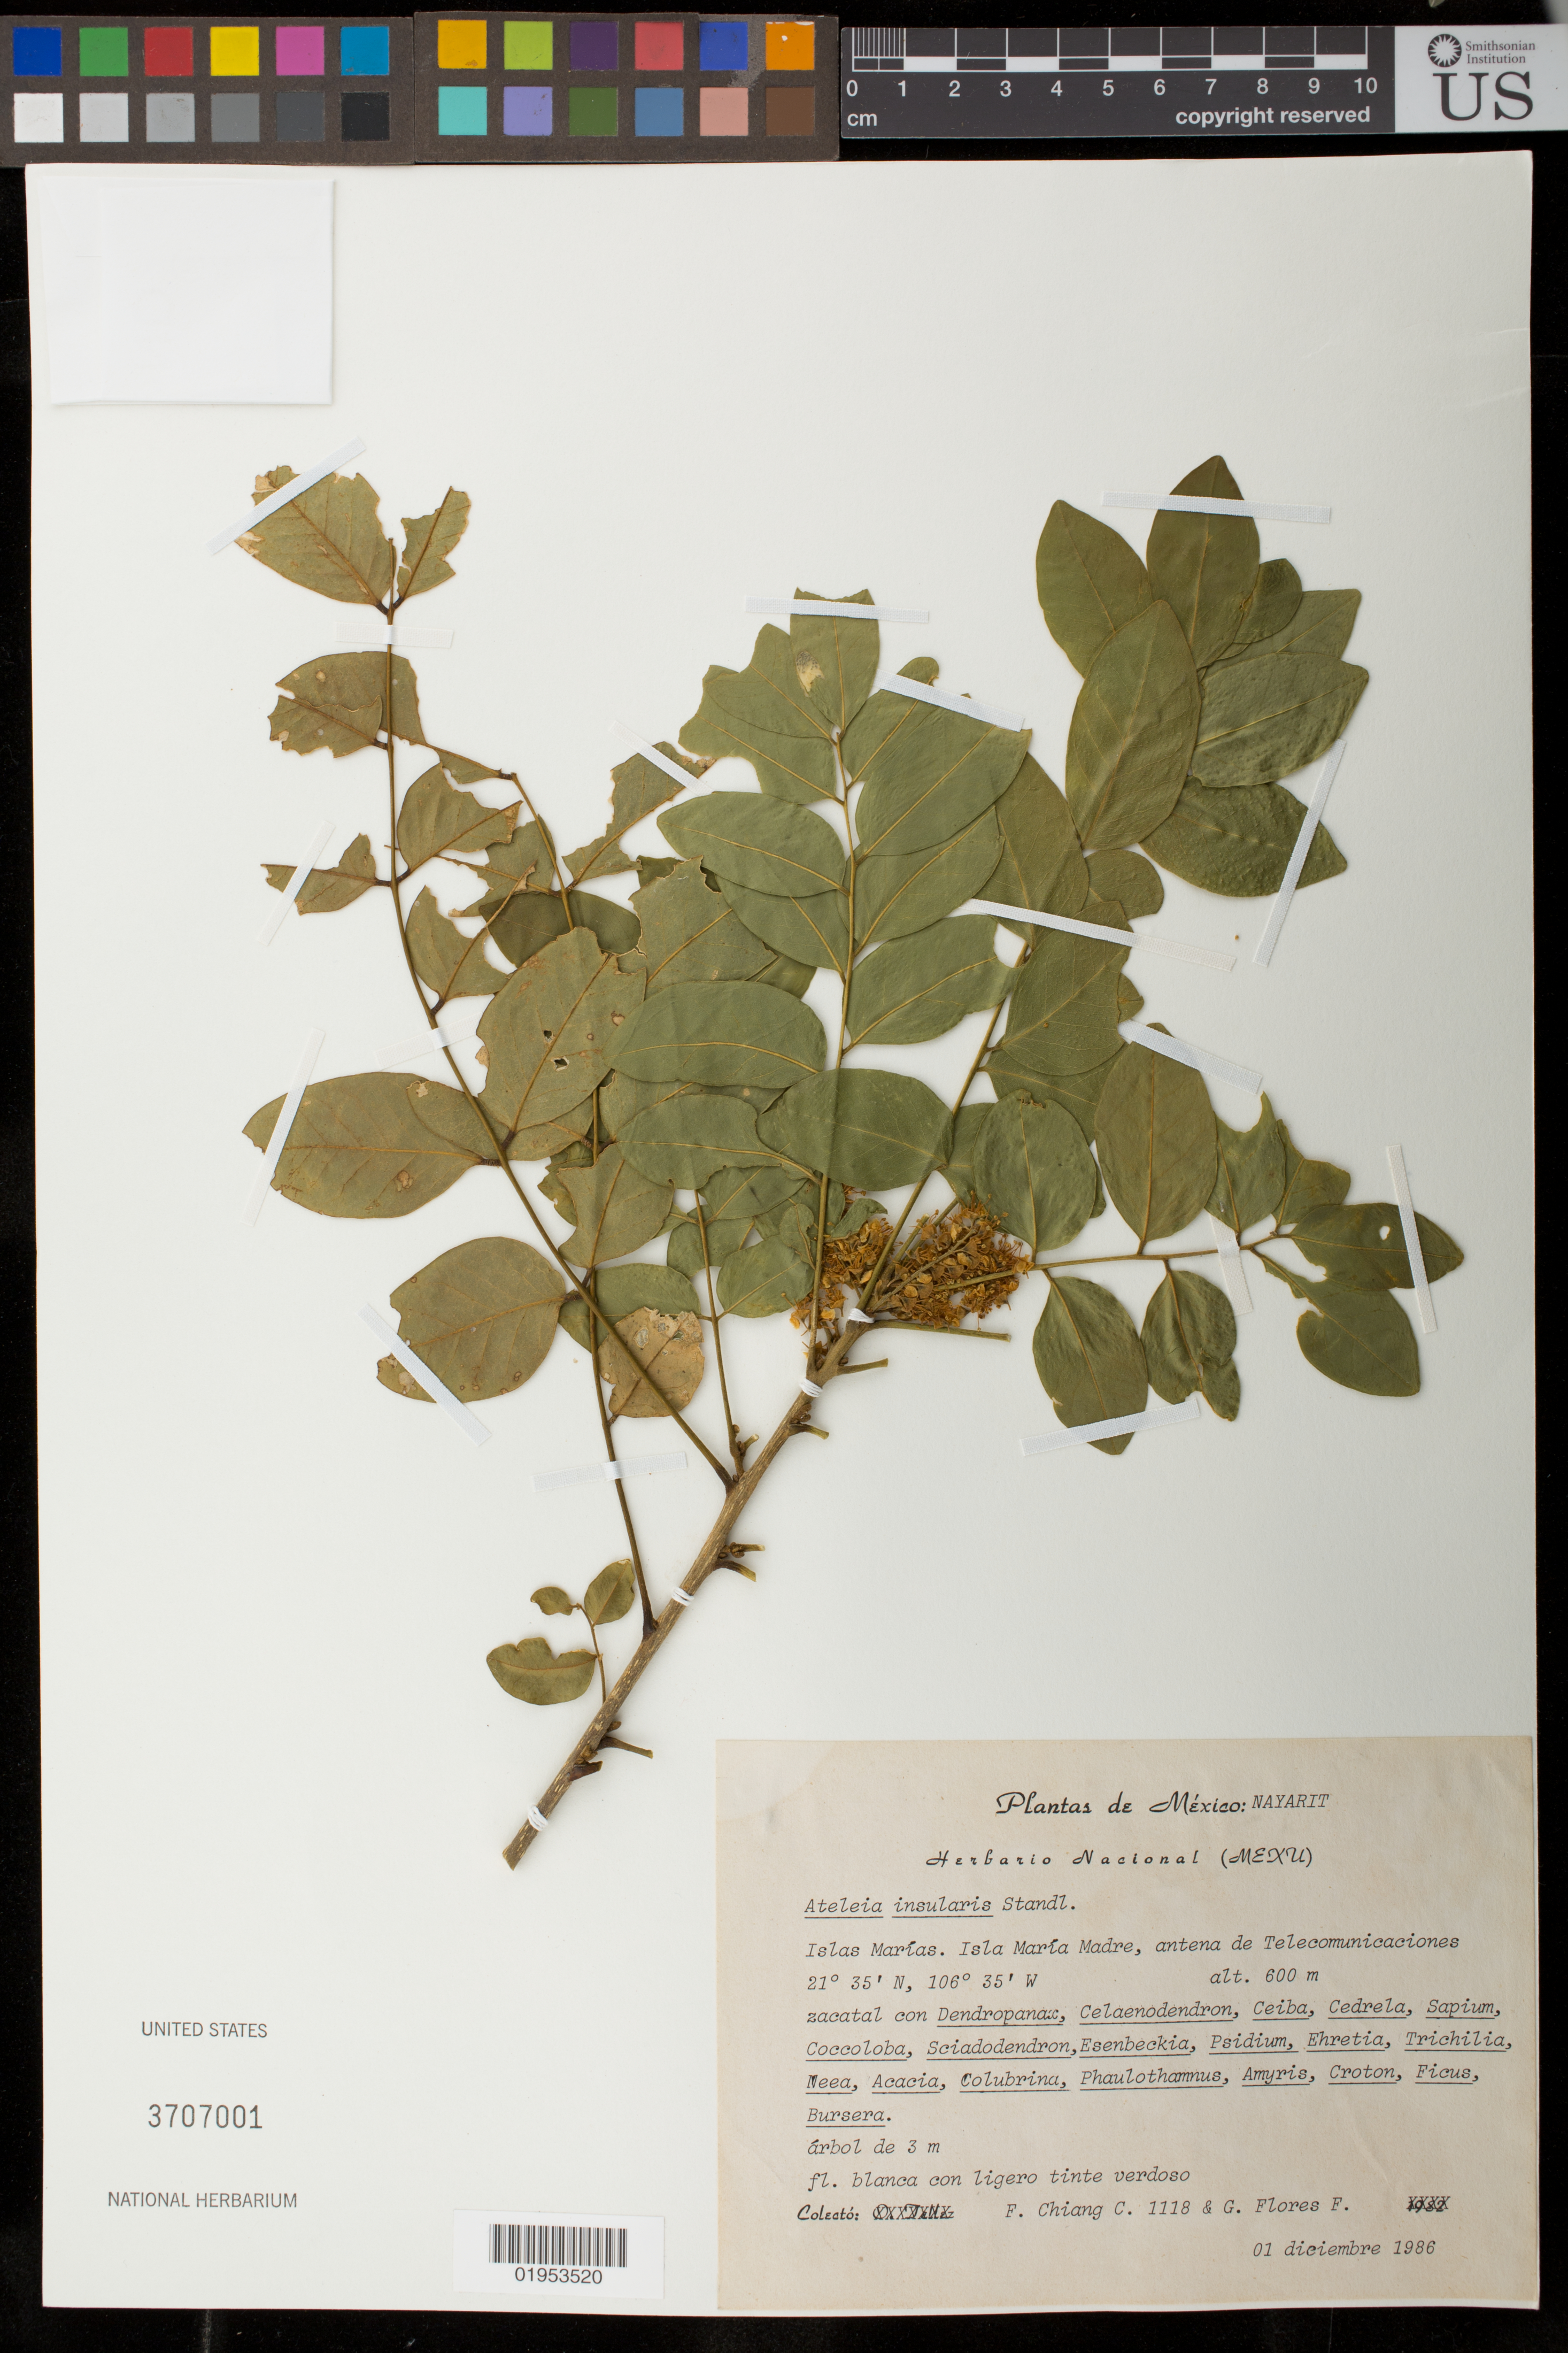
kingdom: Plantae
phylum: Tracheophyta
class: Magnoliopsida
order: Fabales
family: Fabaceae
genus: Ateleia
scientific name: Ateleia insularis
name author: Standl.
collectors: F. Chiang C. & G. Flores F.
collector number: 1118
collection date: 1986-12-01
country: Mexico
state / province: Nayarit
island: María Magdalena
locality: Islas Marías, Isla María Magdalena, antena de Telecomunicaciones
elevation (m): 600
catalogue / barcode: US 3707001